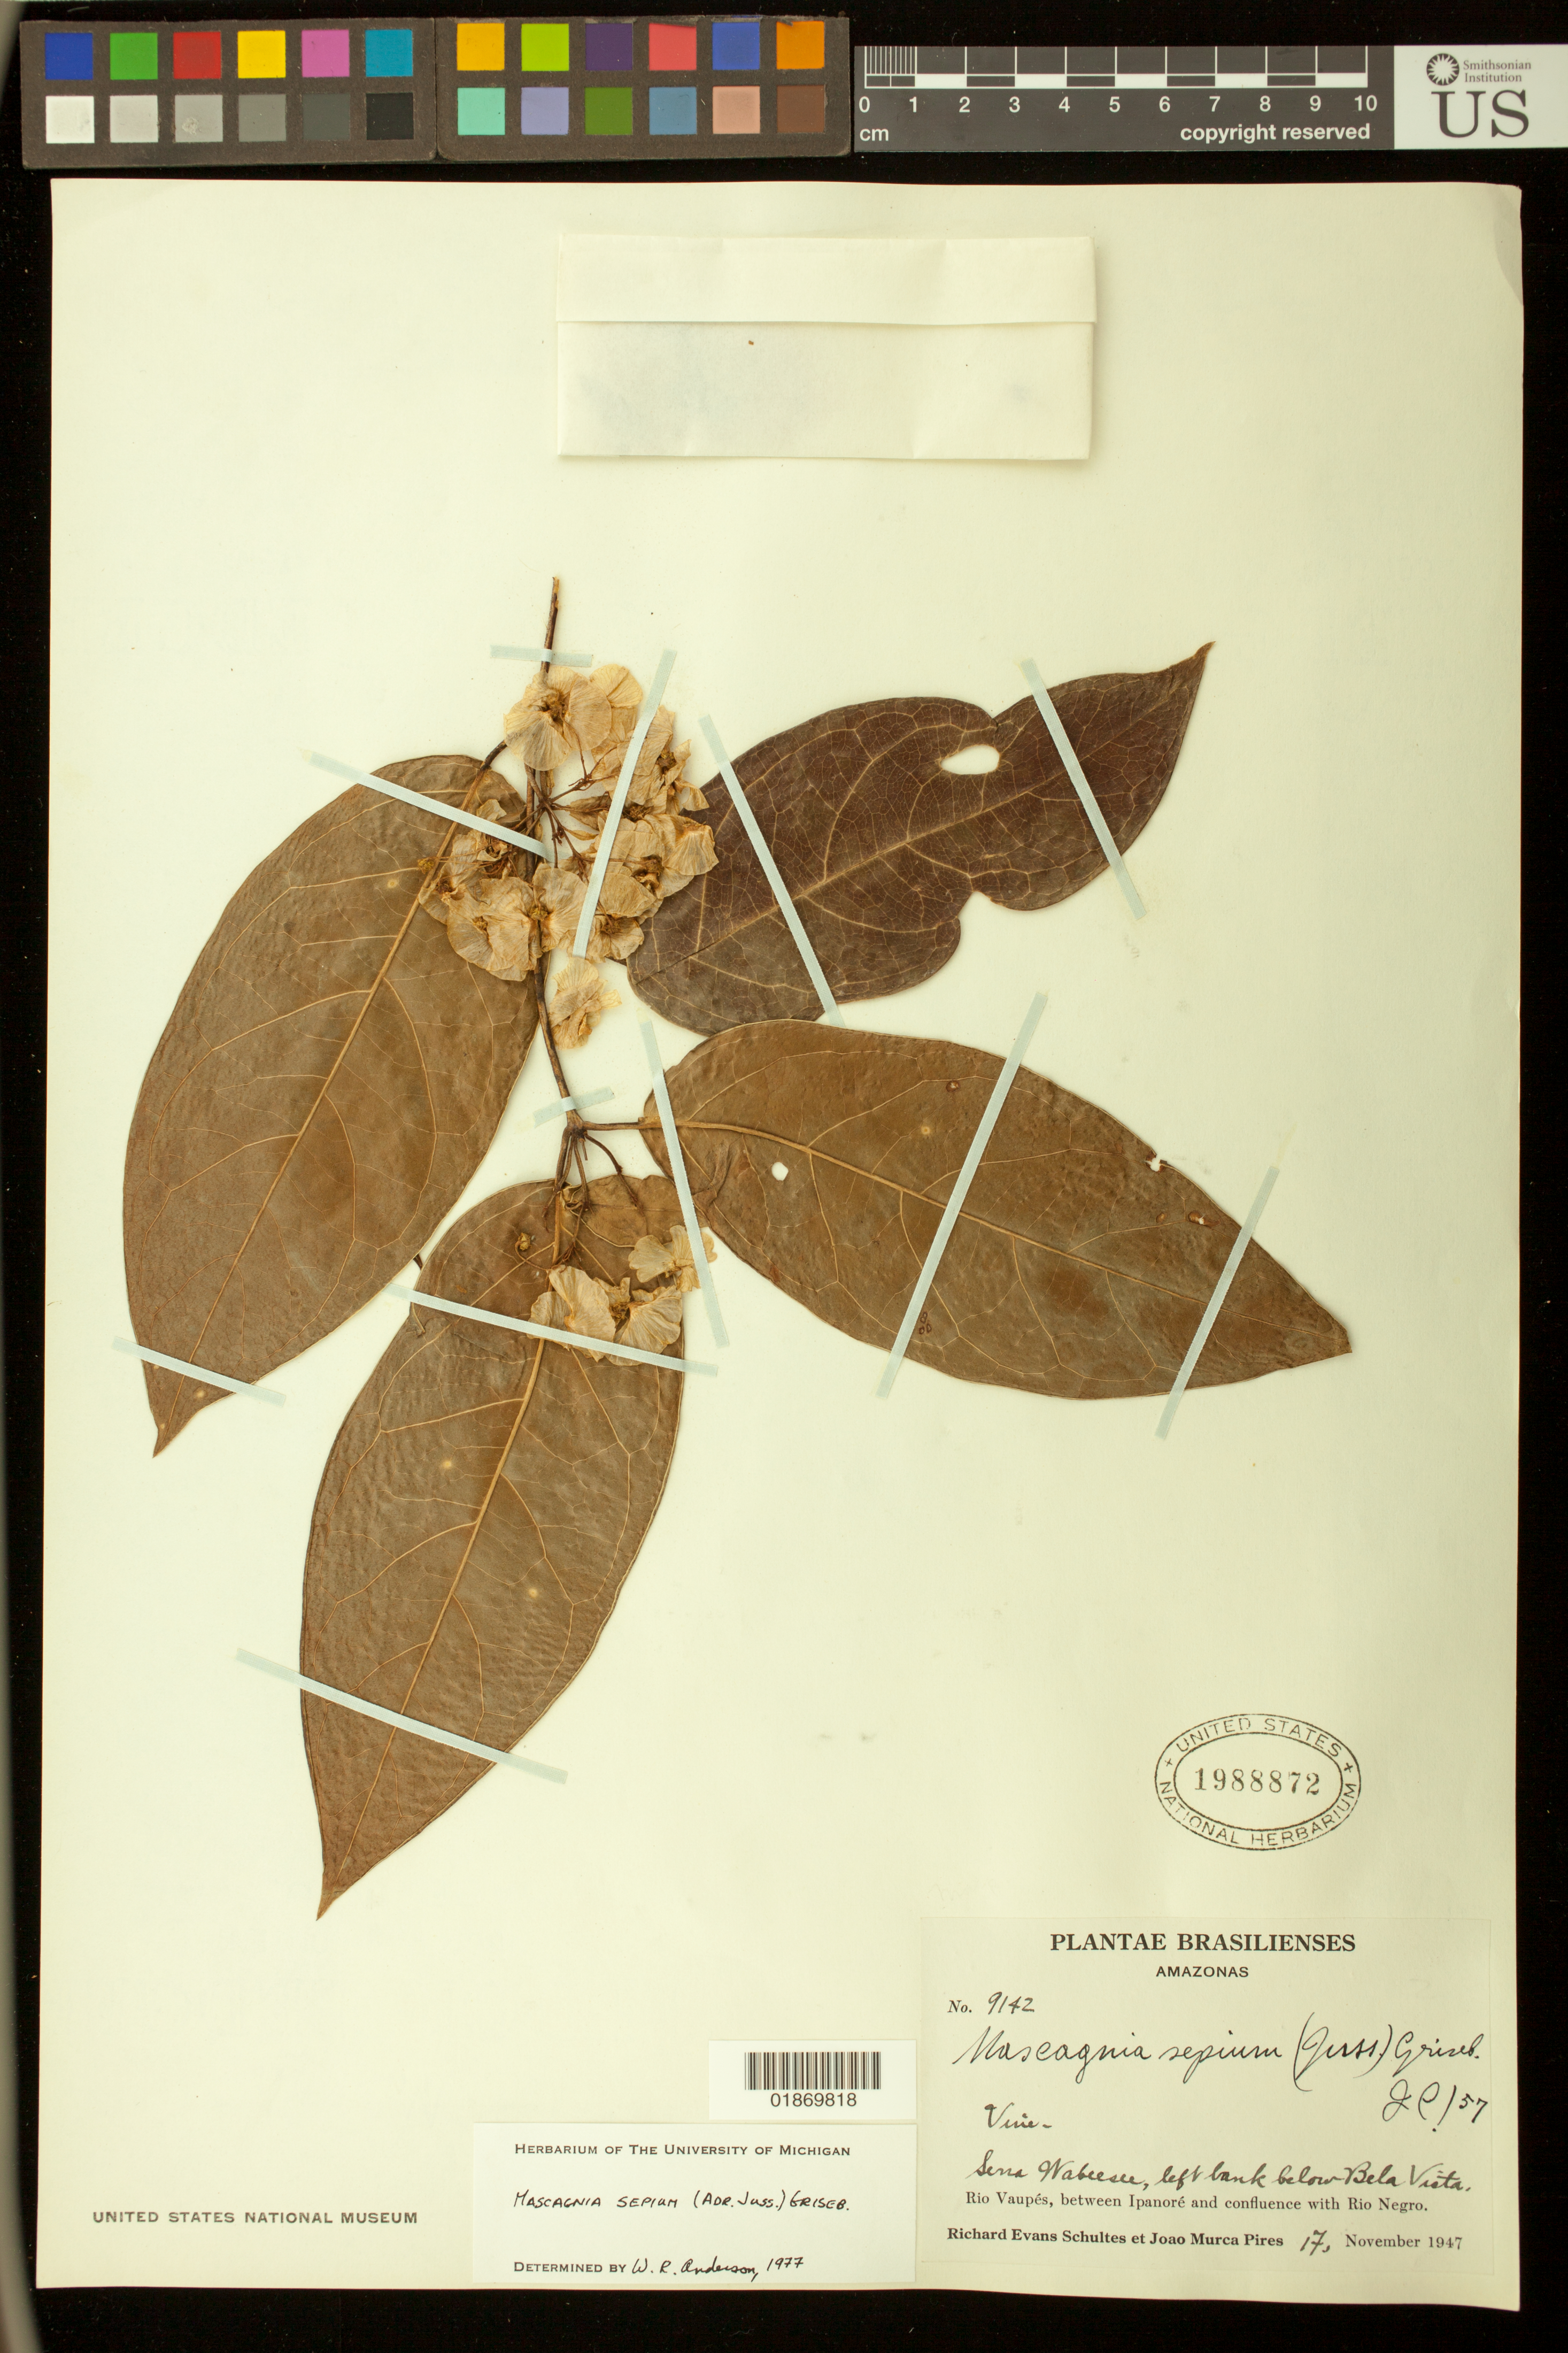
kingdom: Plantae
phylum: Tracheophyta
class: Magnoliopsida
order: Malpighiales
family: Malpighiaceae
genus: Mascagnia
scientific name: Mascagnia sepium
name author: (A. Juss.) Griseb.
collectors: R. E. Schultes & J. M. Pires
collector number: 9142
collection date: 1947-11-17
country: Colombia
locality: Serra Wabesee, left bank below Boa Vista. Rio Vaupés, between Ipanoré and confluence with Rio Negro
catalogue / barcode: US 1988872